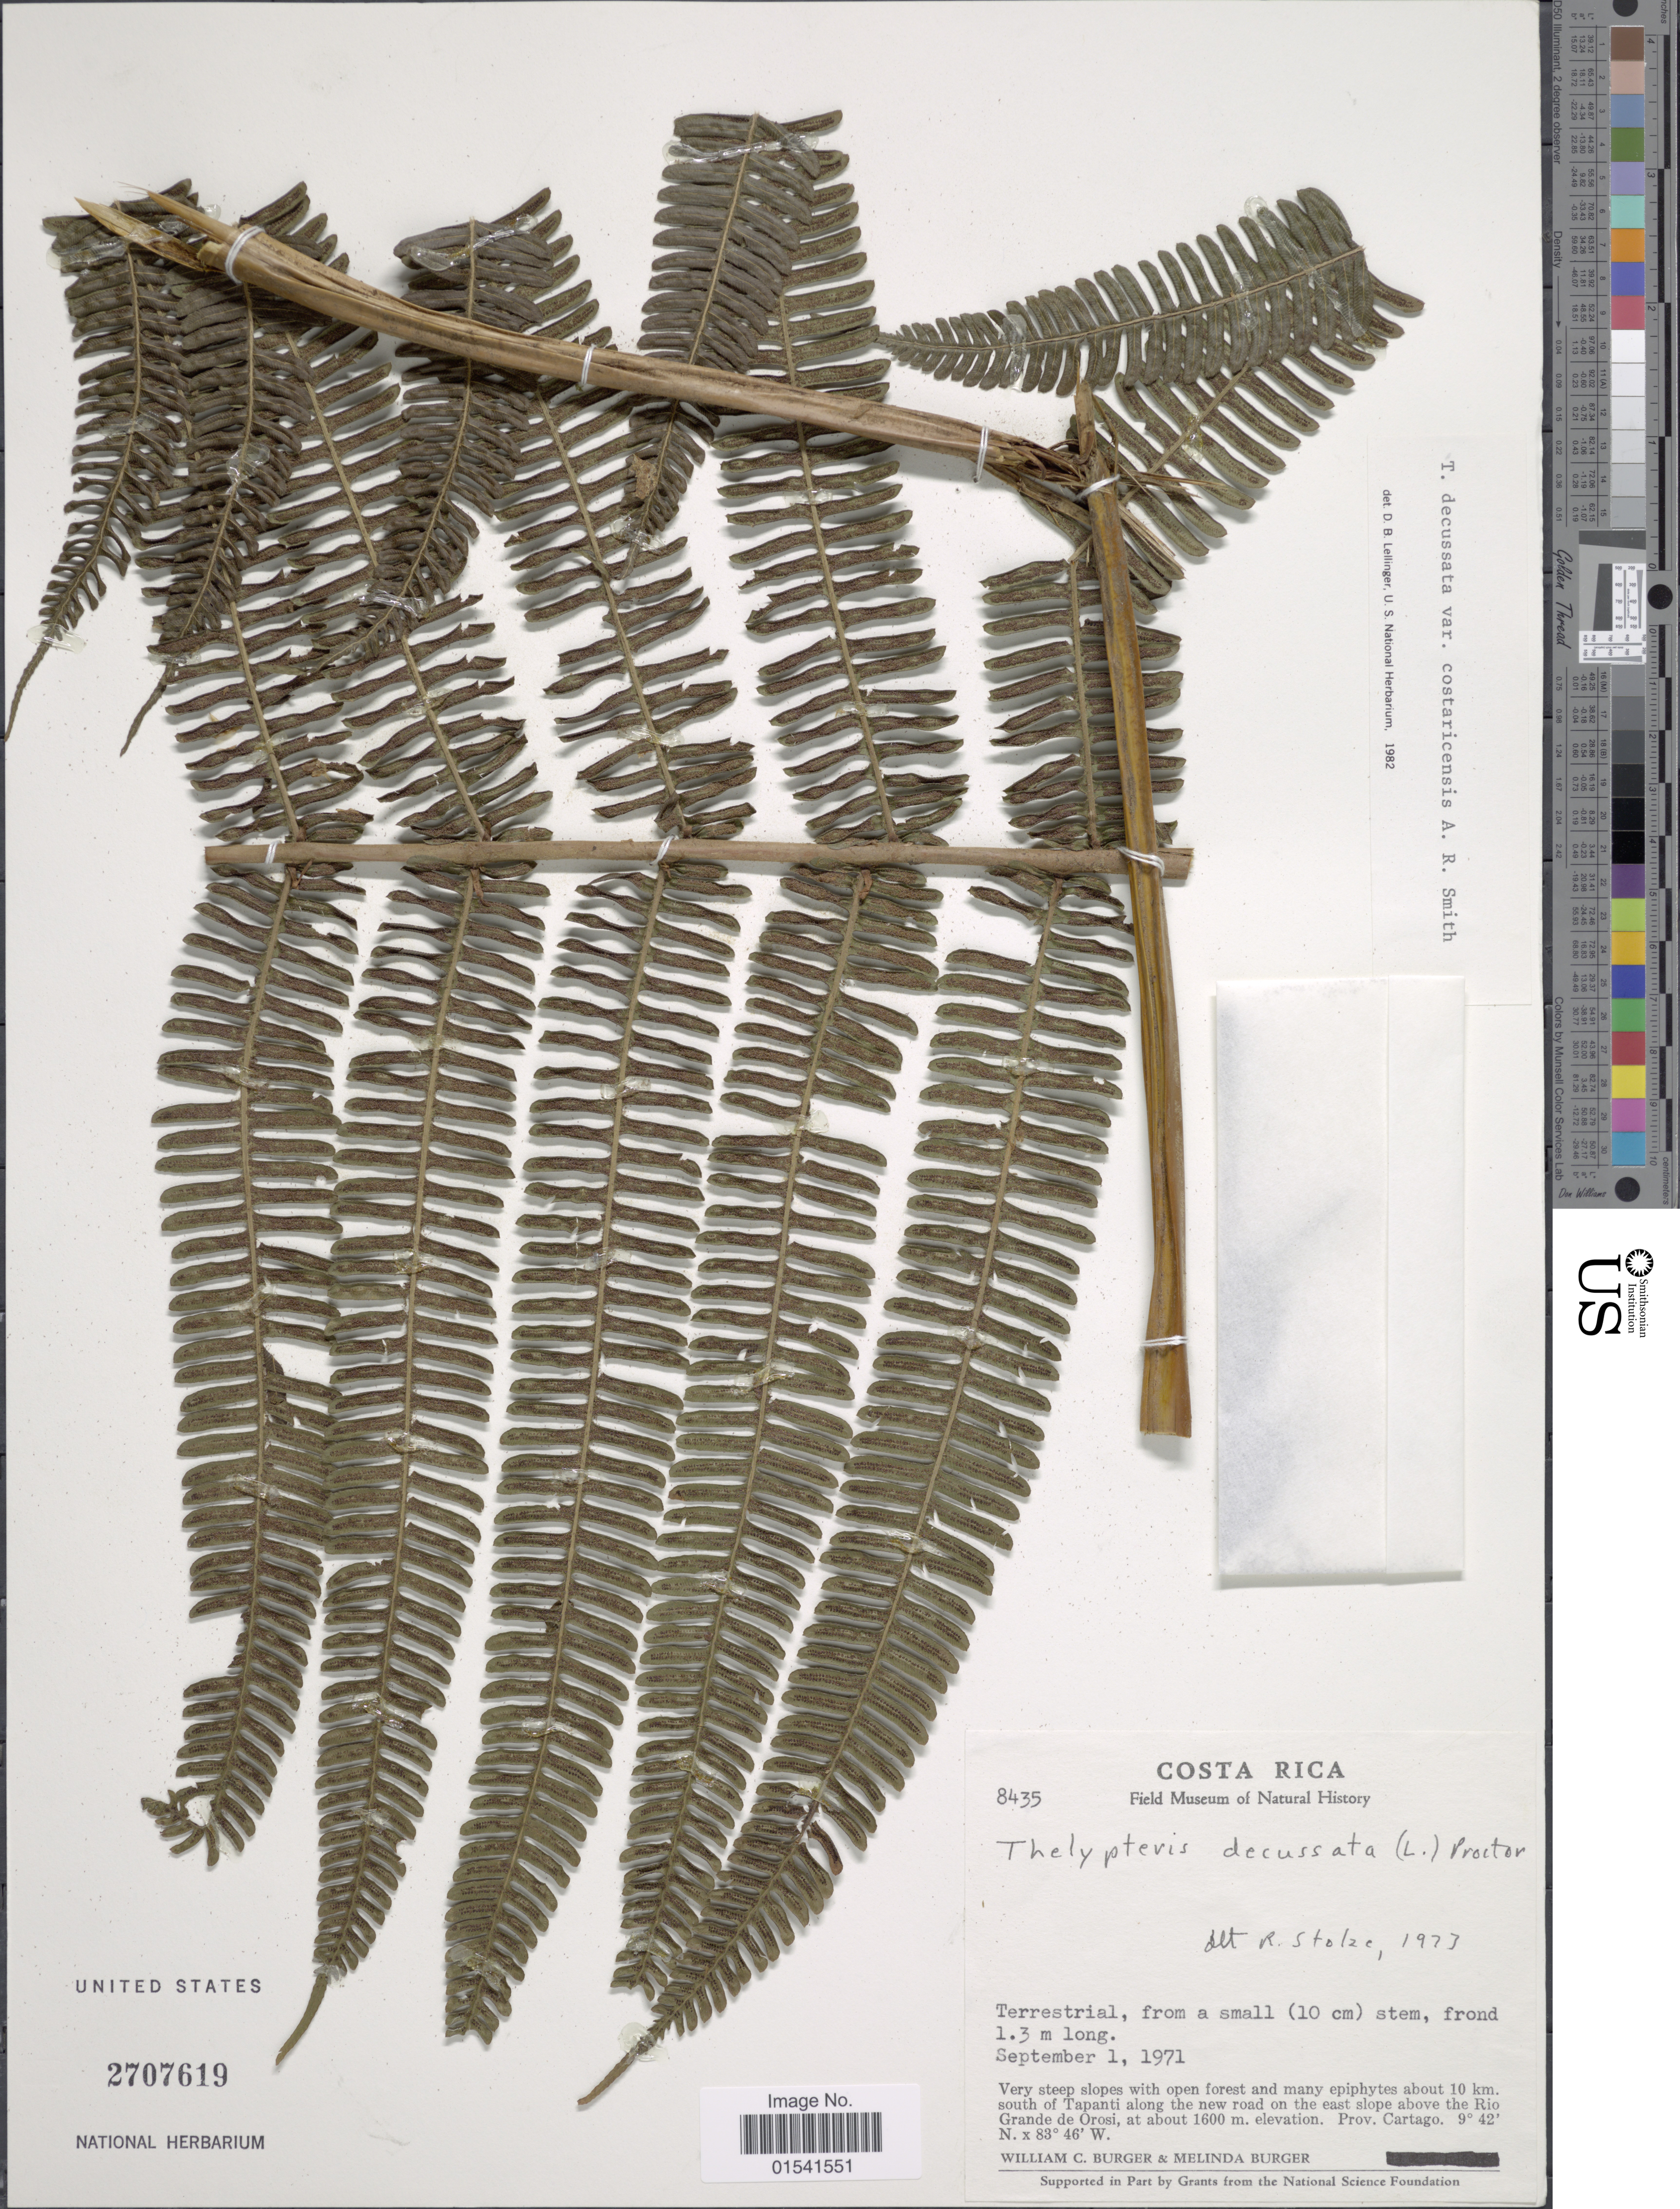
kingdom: Plantae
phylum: Tracheophyta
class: Polypodiopsida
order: Polypodiales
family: Thelypteridaceae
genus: Steiropteris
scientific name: Steiropteris decussata (L.) comb. nov., ined. 2015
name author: (L.)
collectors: W. Burger & M. Burger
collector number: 8435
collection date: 1971-09-01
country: Costa Rica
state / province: Cartago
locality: About 10 km. south of Tapanti along the new road on the east slope above the Rio Grande de Orosi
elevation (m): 1600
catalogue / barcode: US 2707619